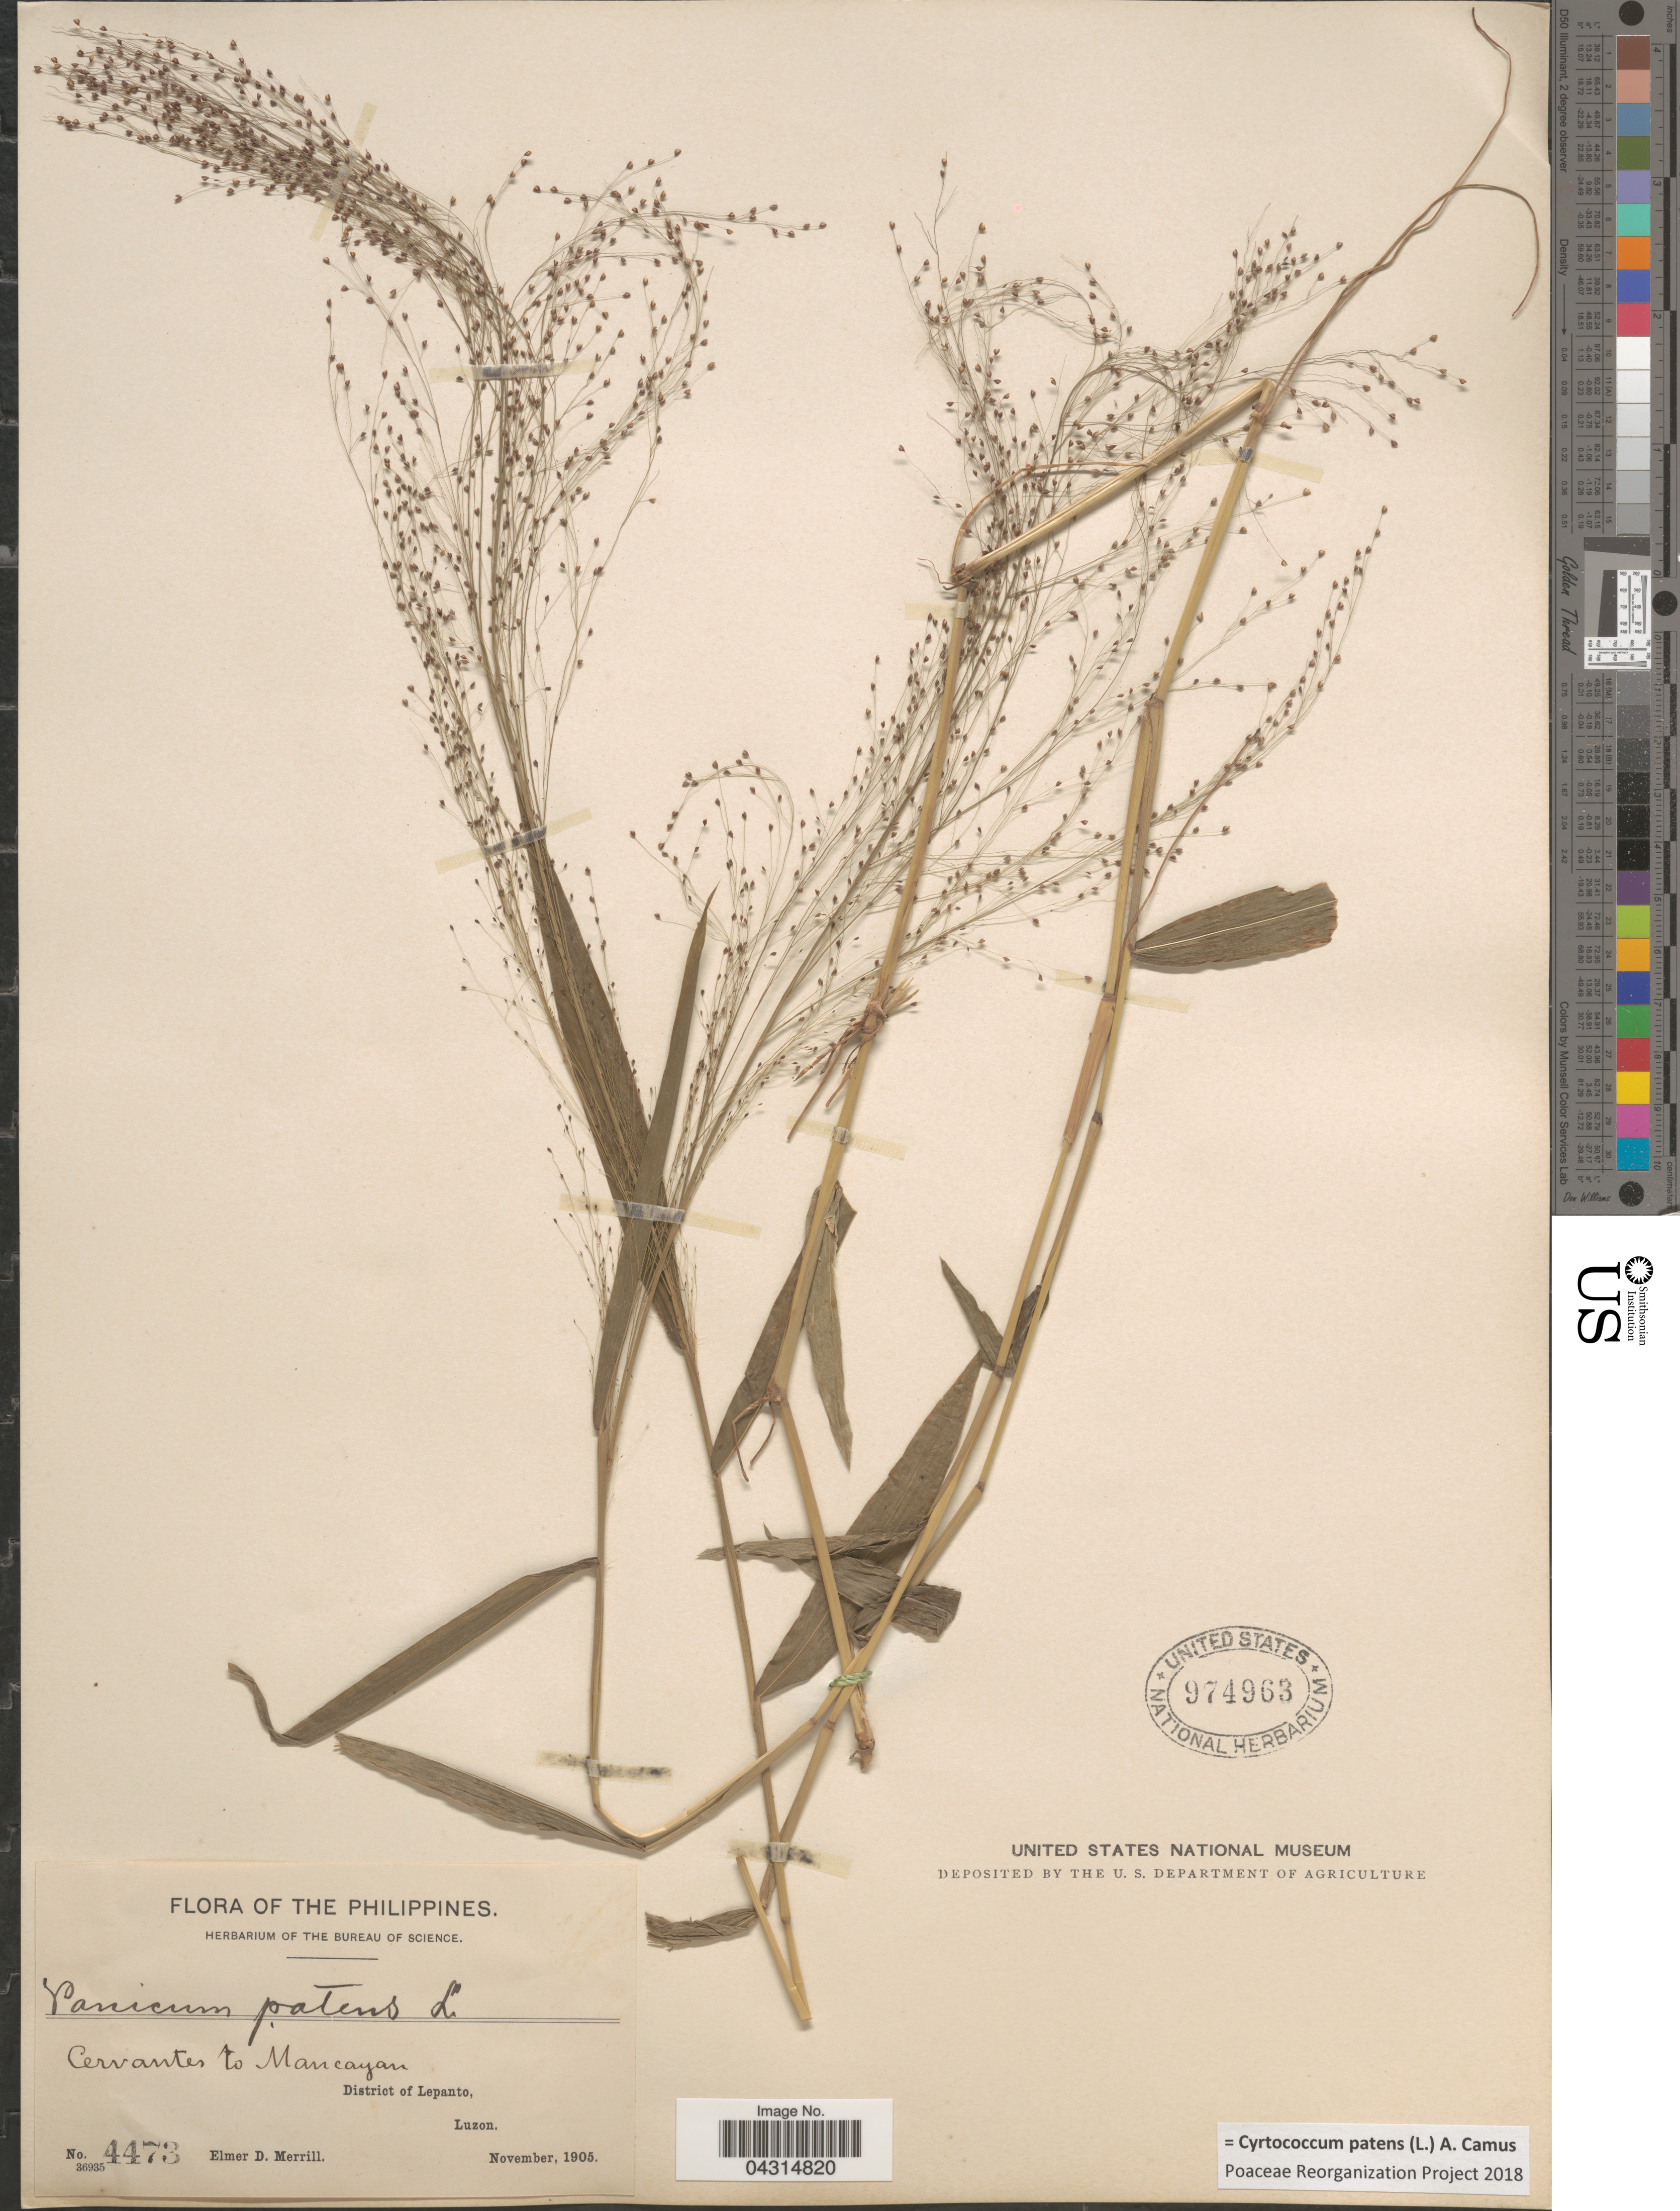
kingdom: Plantae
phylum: Tracheophyta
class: Liliopsida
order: Poales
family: Poaceae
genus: Cyrtococcum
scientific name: Cyrtococcum patens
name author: (L.) A. Camus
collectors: E. D. Merrill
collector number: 4473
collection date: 1905-11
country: Philippines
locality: Cevantes to Mancayan. District of Lepanto, Luzon.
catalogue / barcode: US 974963